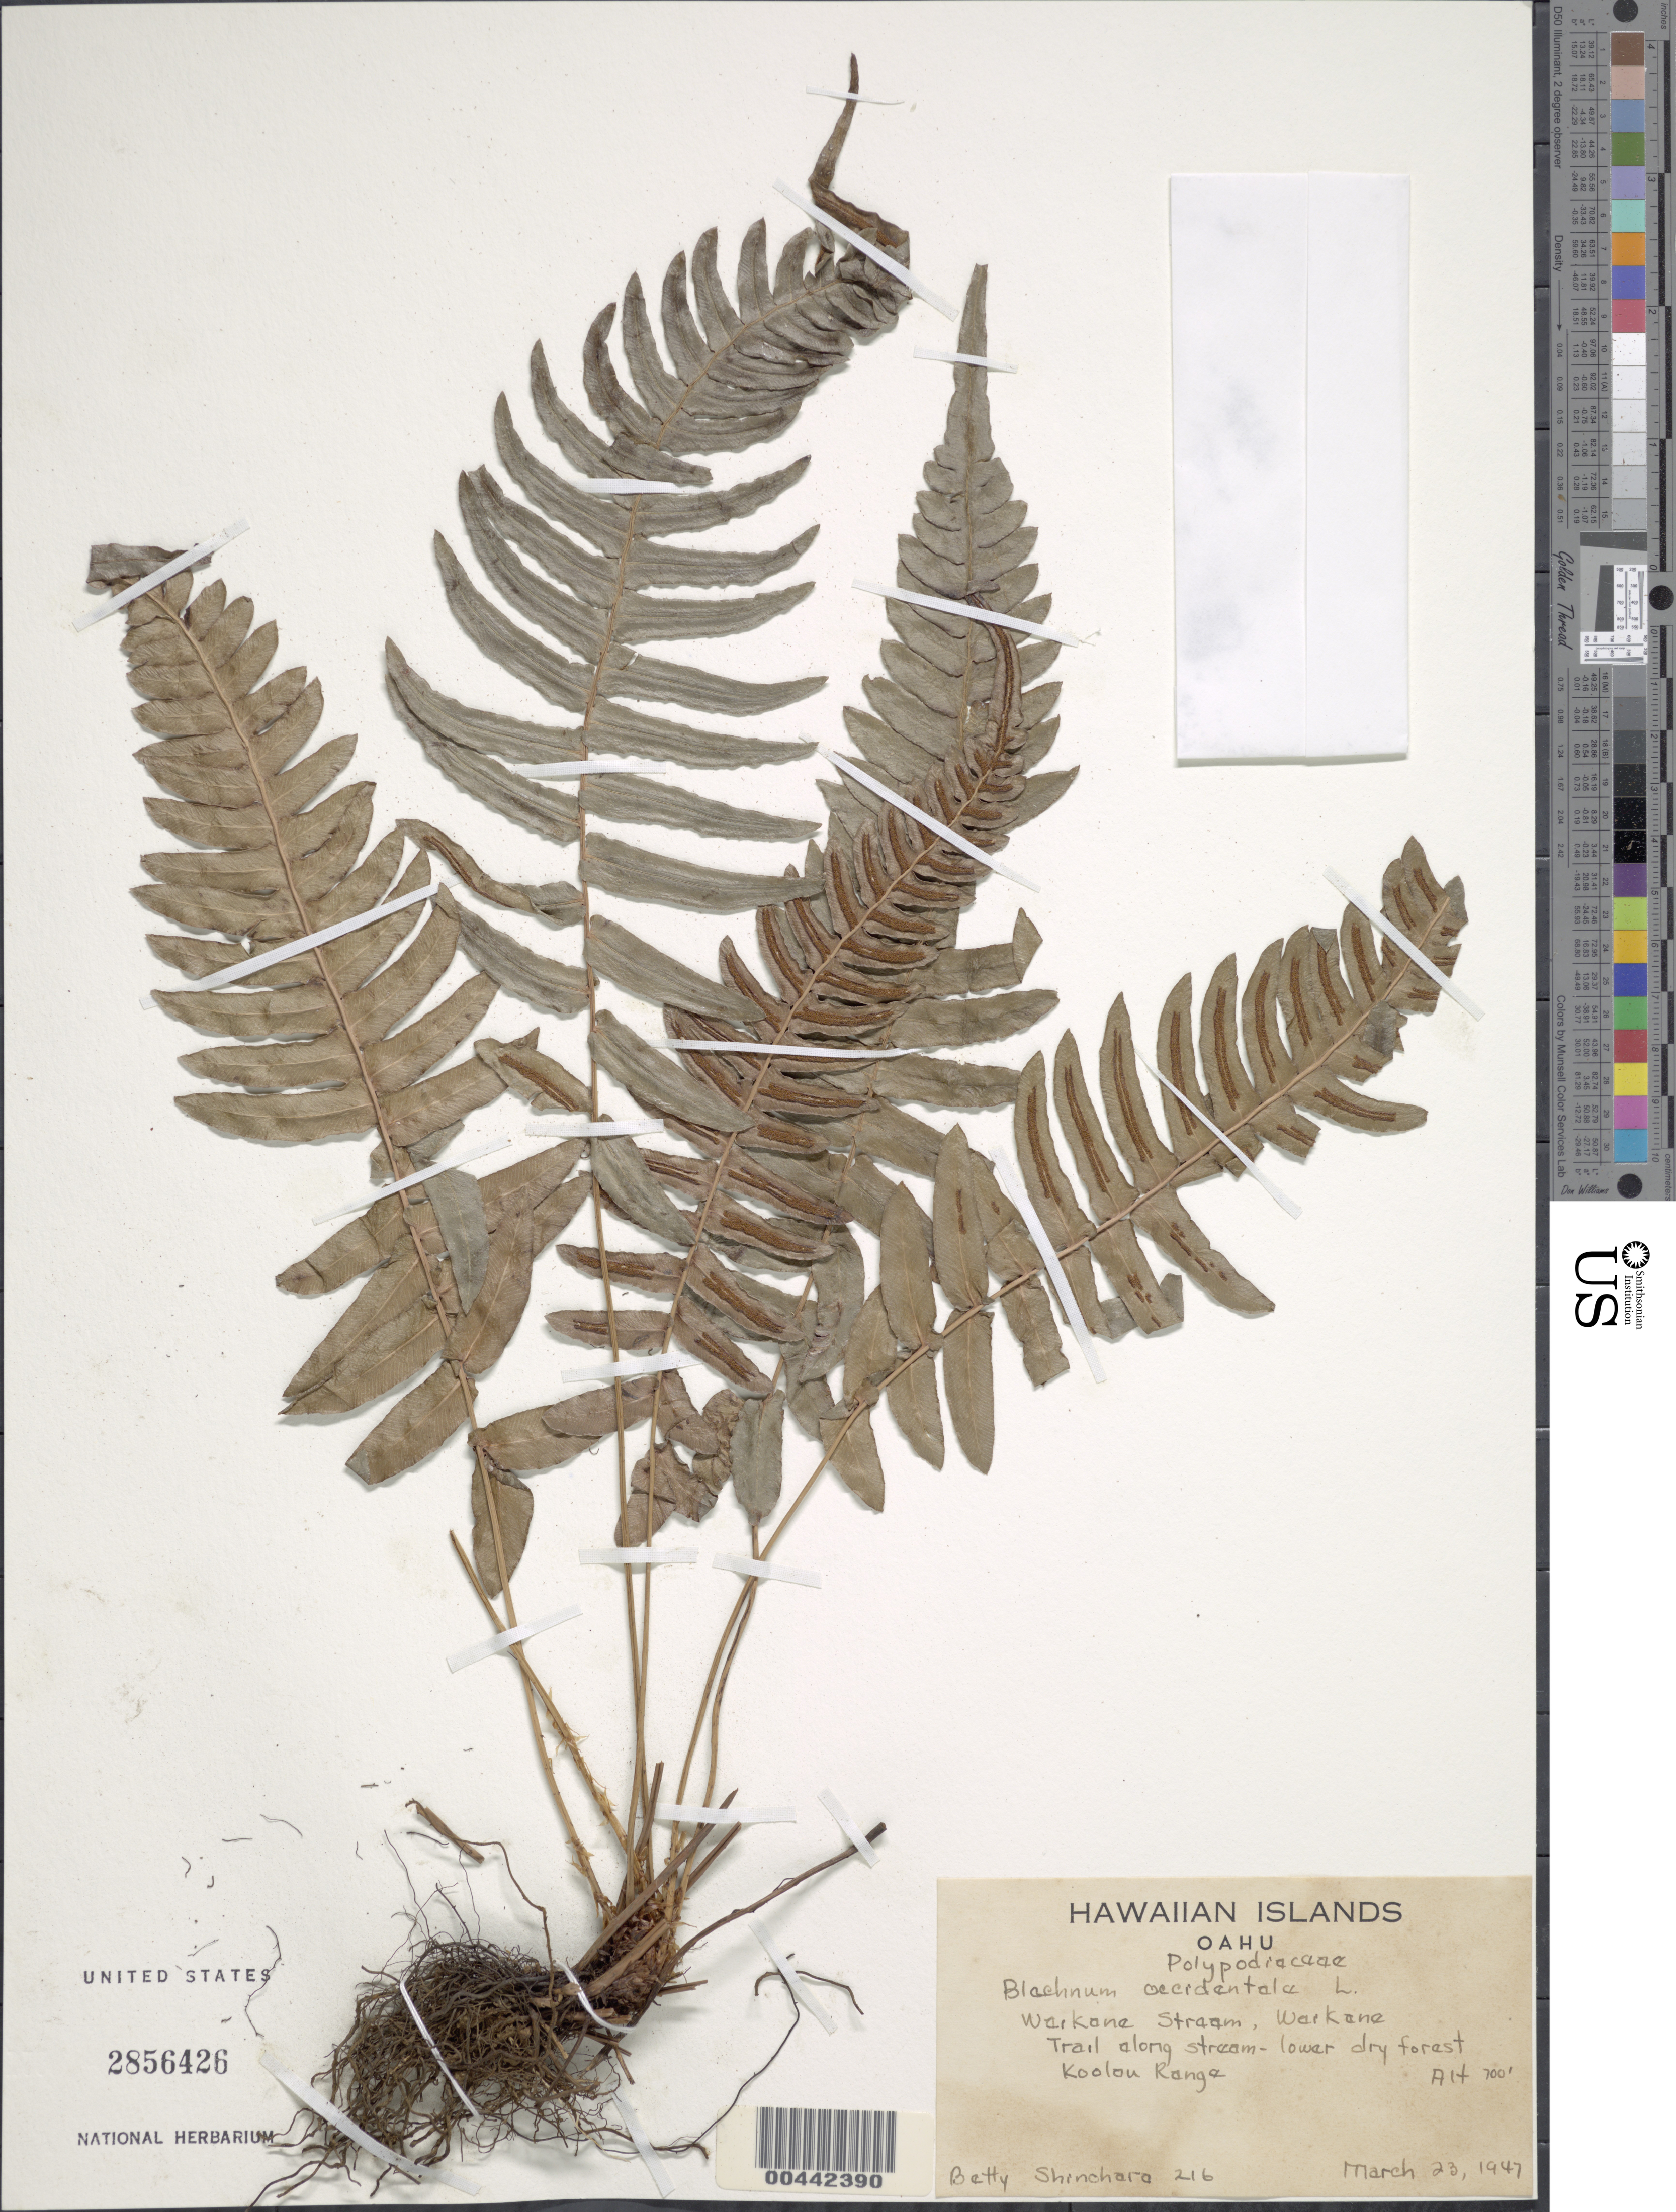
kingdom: Plantae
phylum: Tracheophyta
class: Polypodiopsida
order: Polypodiales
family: Blechnaceae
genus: Blechnum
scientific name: Blechnum appendiculatum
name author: Willd.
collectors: B. Shinohara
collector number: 216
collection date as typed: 23 Mar 1947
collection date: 1947-03-23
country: United States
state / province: Hawaii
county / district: Honolulu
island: Oahu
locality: Waikane Stream, Waikane Trail along stream, Koolau Range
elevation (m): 213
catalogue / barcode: US 2856426